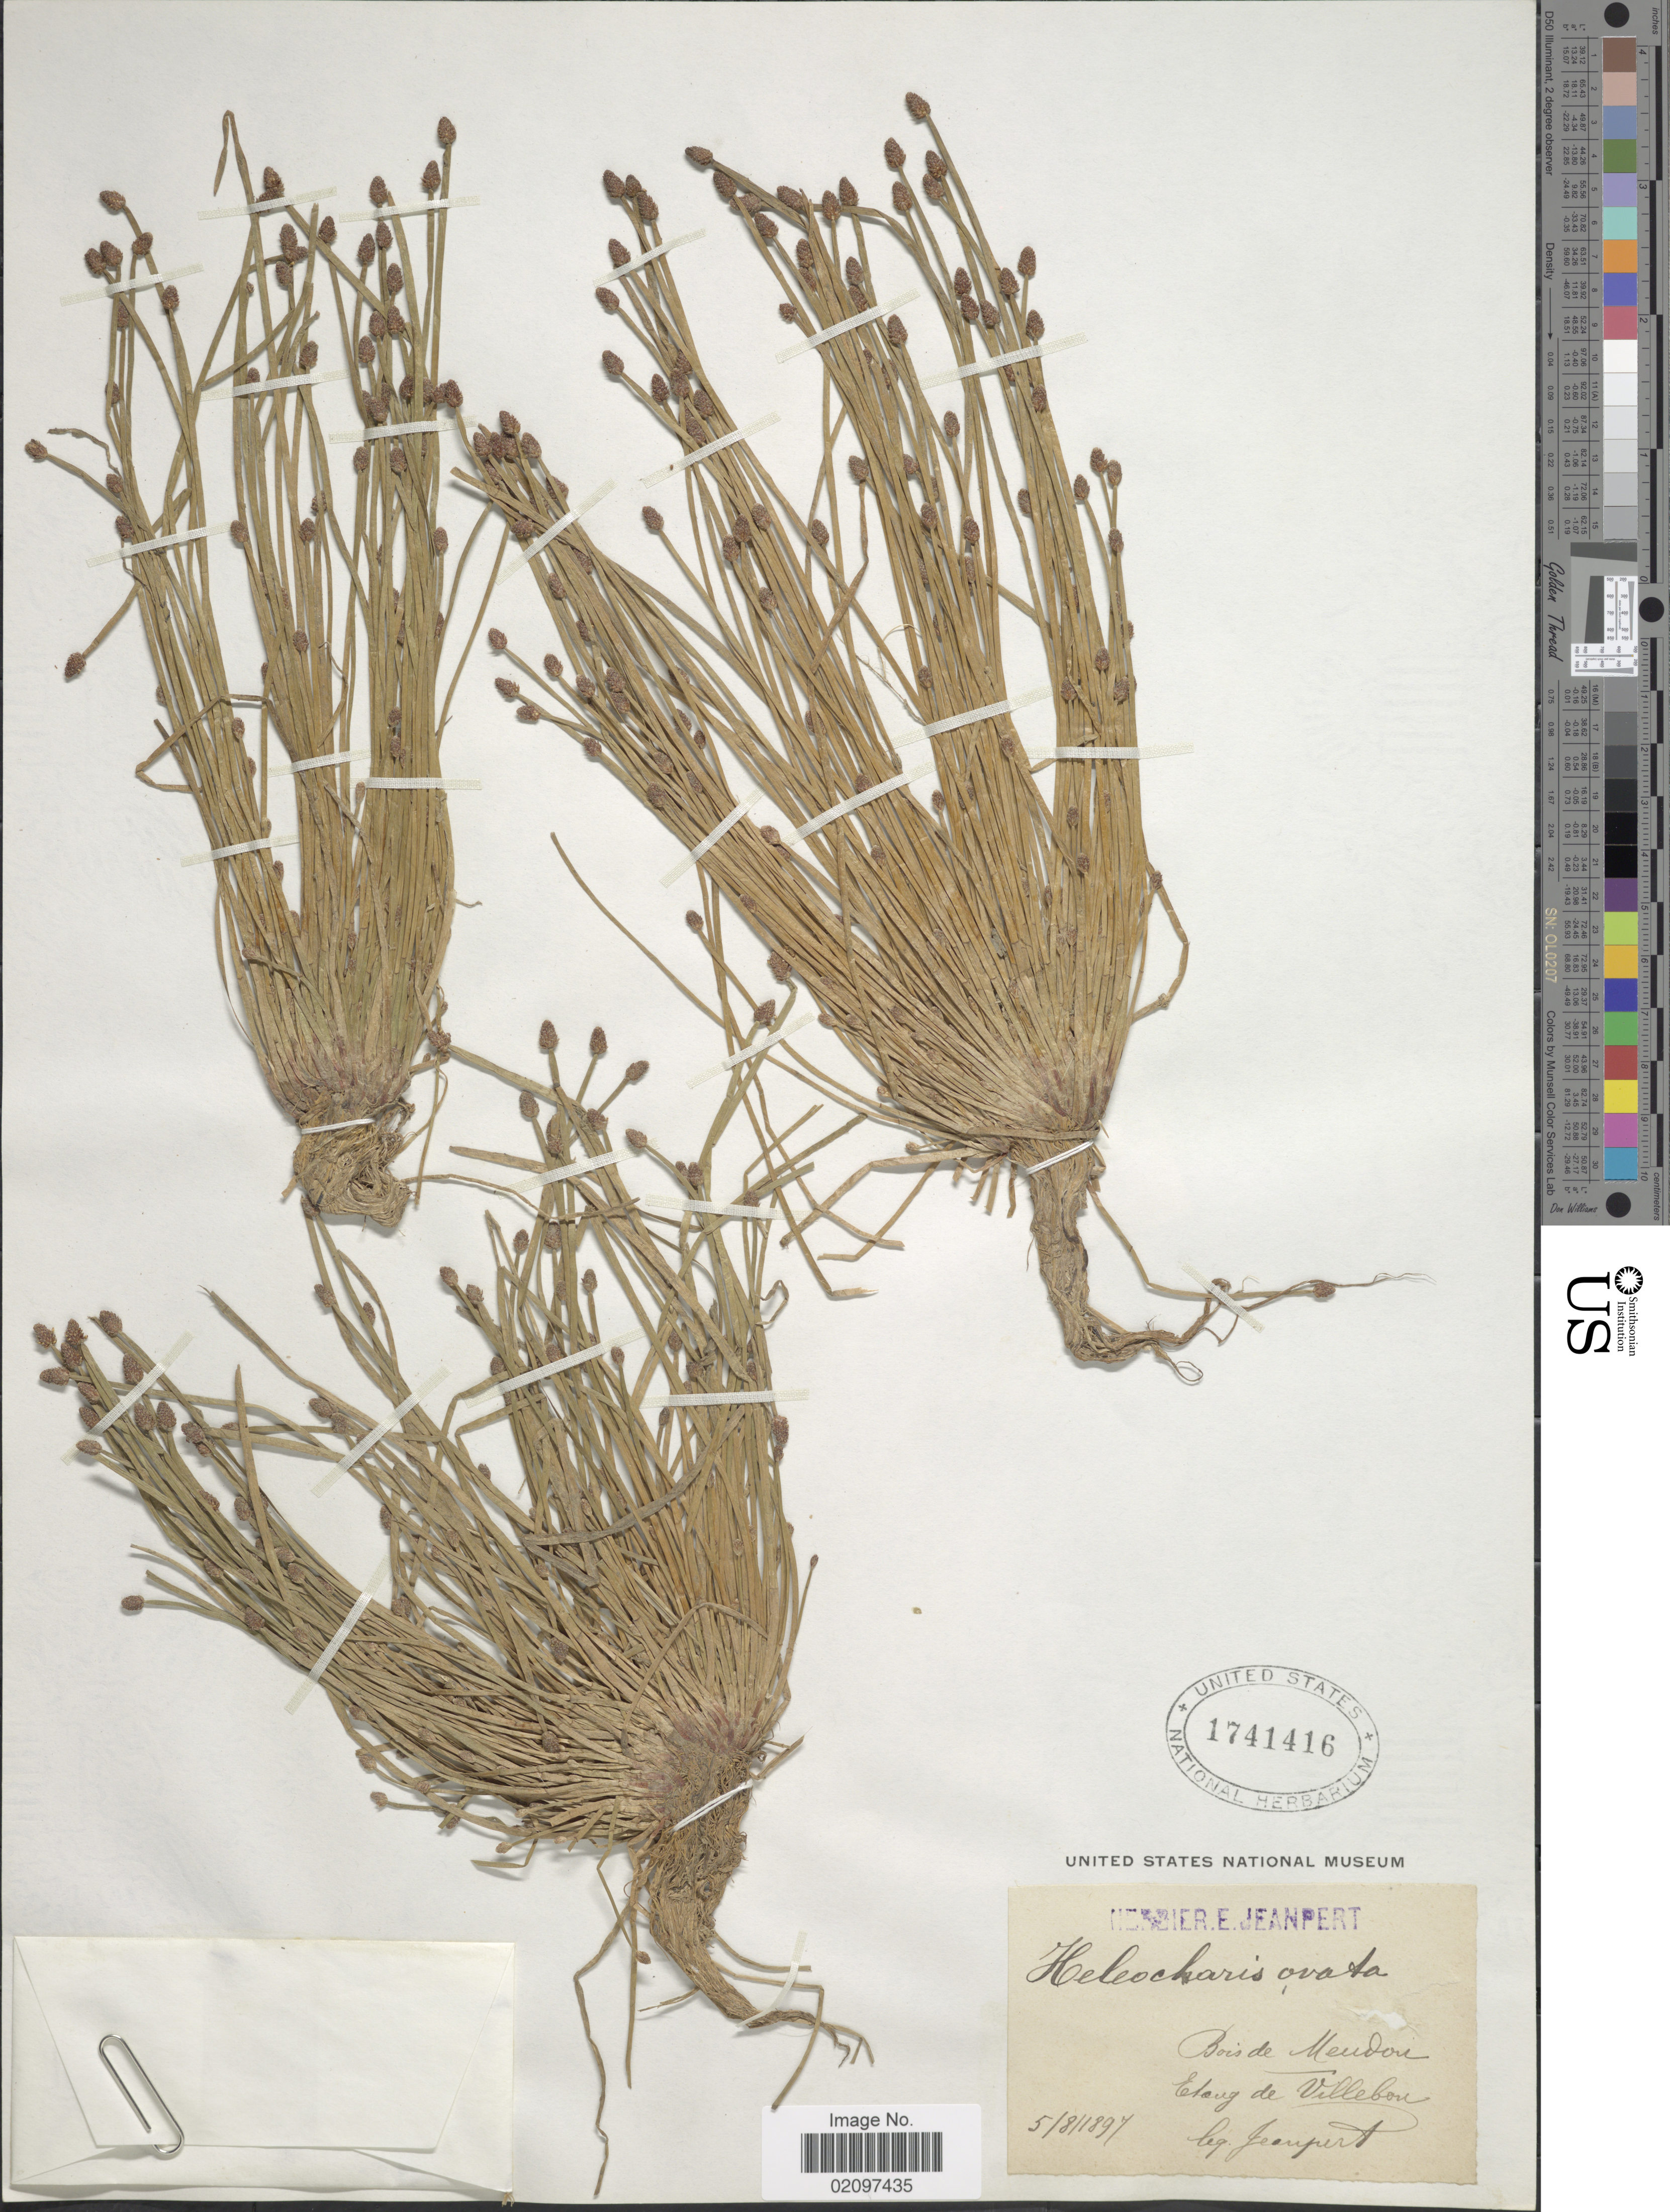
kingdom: Plantae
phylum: Tracheophyta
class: Liliopsida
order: Poales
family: Cyperaceae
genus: Eleocharis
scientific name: Eleocharis ovata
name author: (Roth) Roem. & Schult.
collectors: E. Jeanpert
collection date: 1897-08-05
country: France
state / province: Île-de-France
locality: Bois de Meudon, Etang de Villebon.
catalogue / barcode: US 1741416